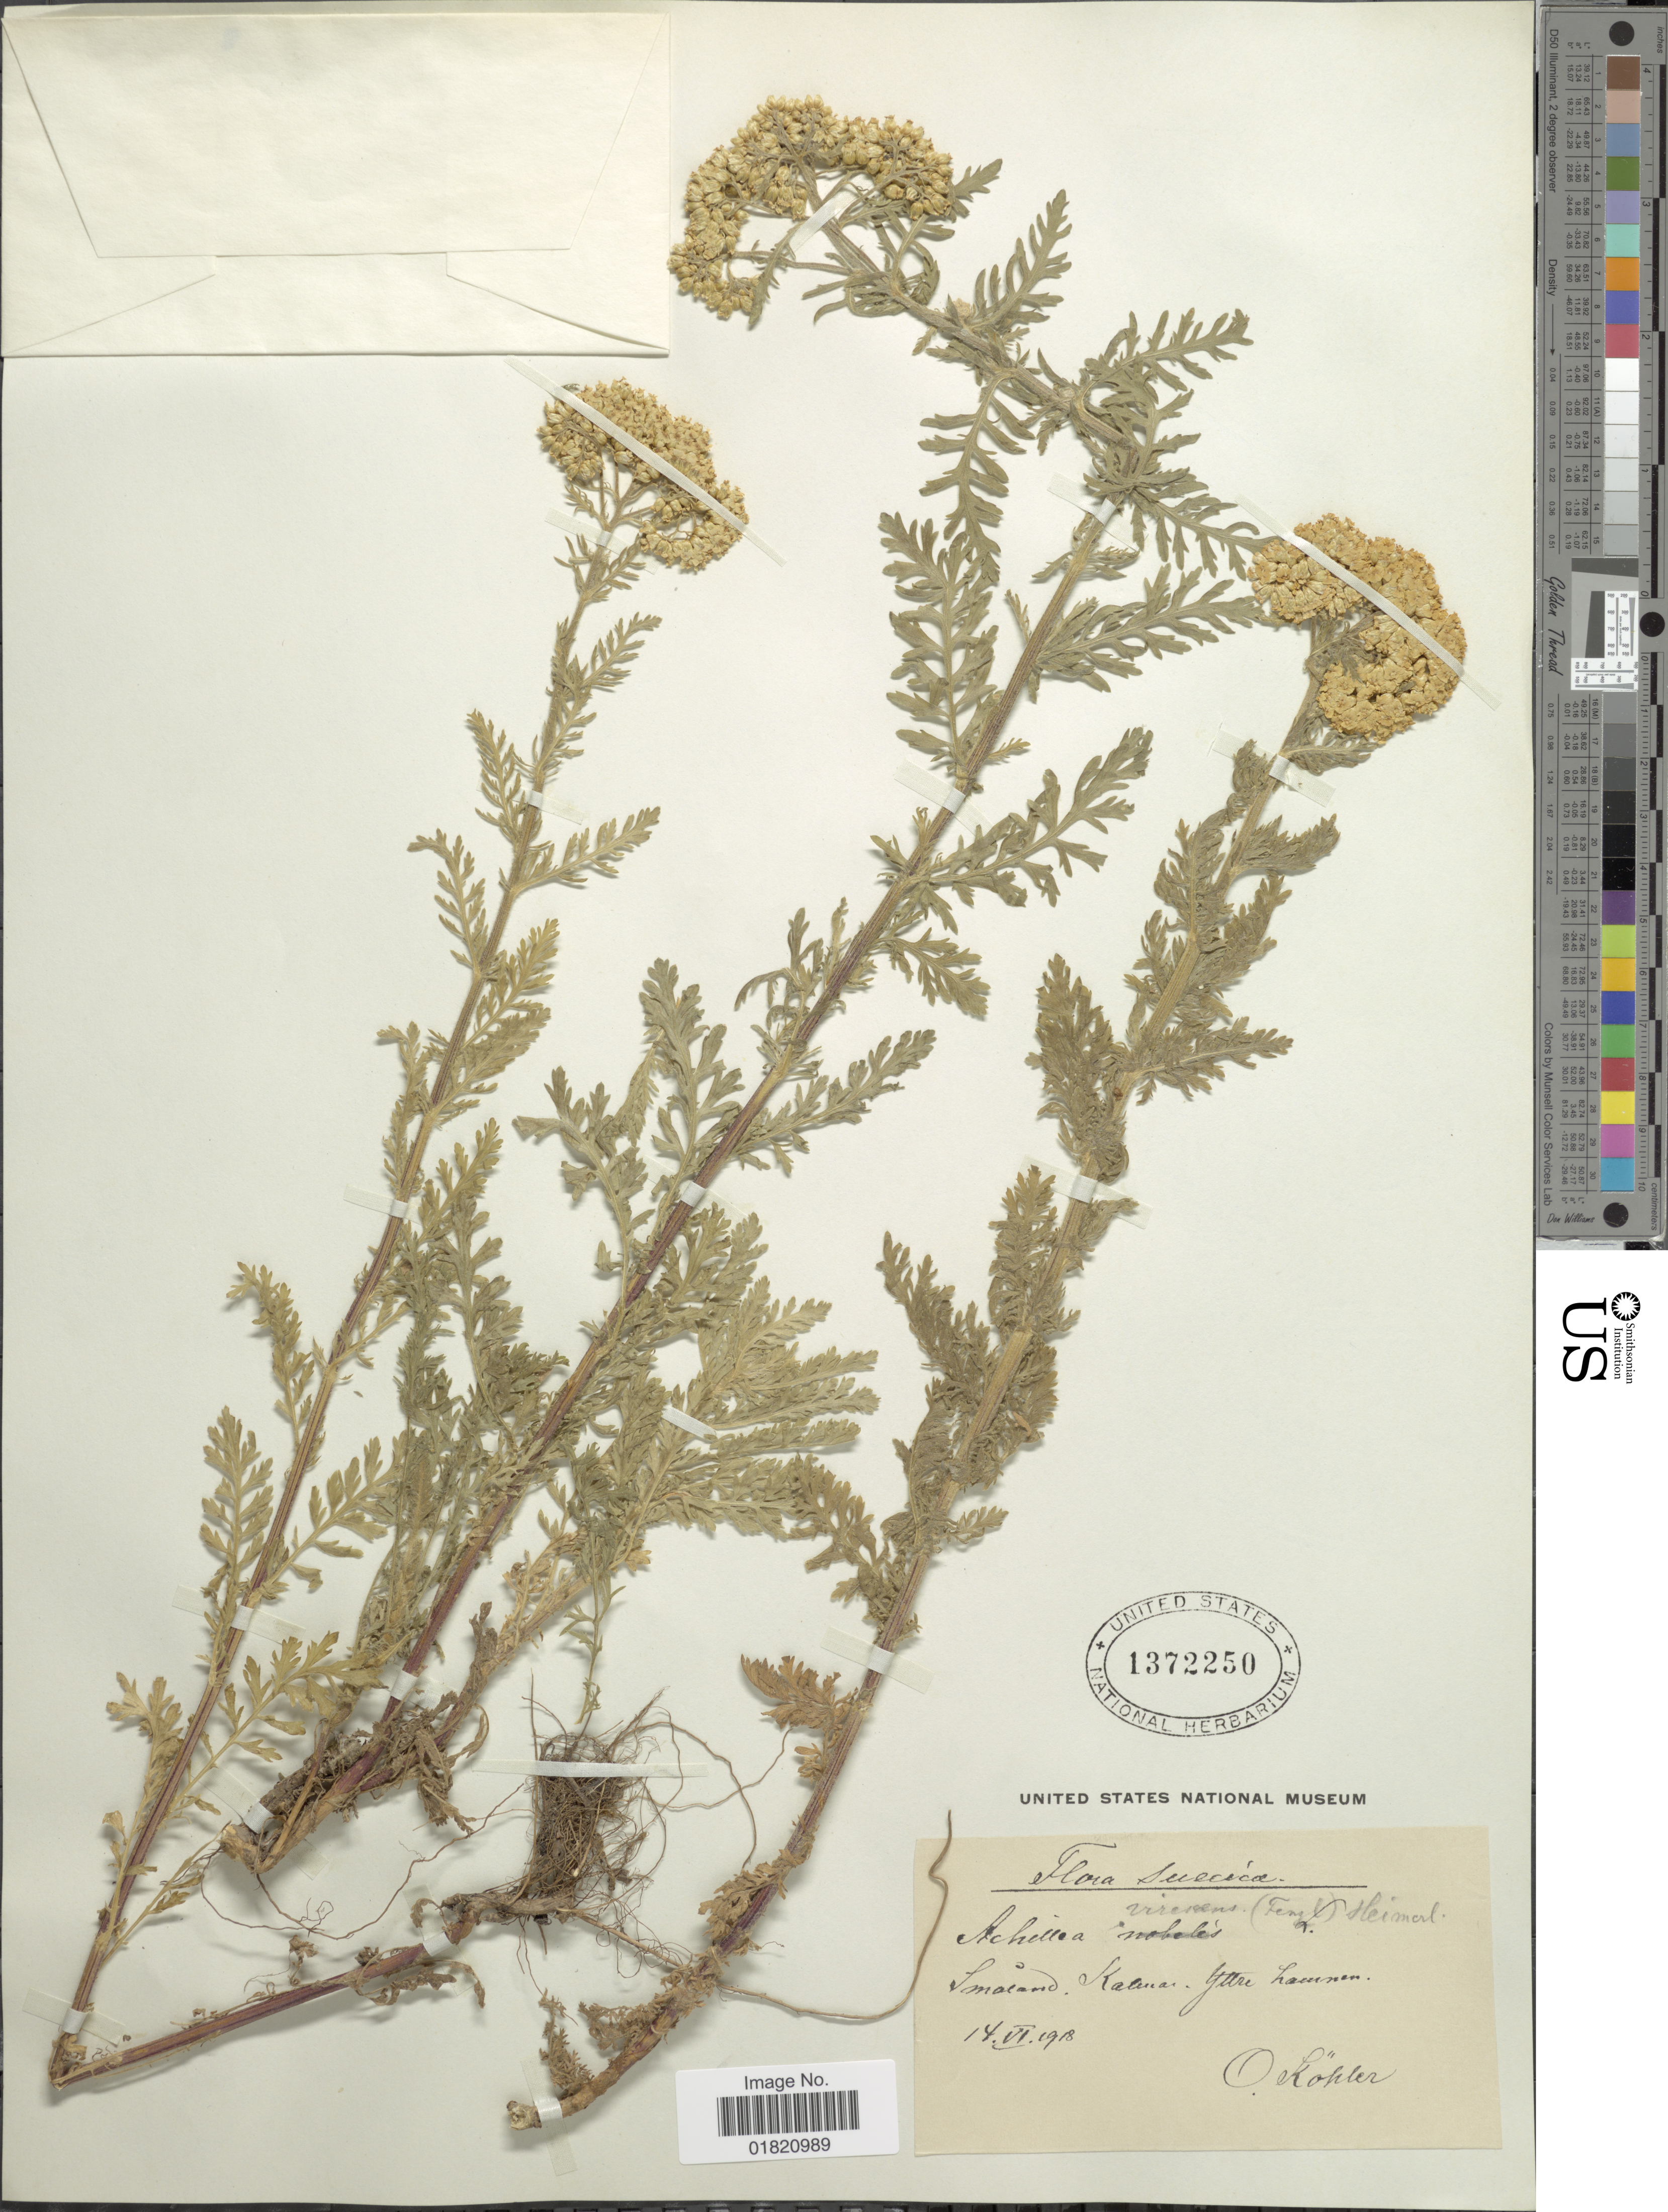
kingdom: Plantae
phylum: Tracheophyta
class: Magnoliopsida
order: Asterales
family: Asteraceae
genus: Achillea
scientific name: Achillea virescens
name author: (Fenzl) Heimerl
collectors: O. Köhler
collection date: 1918-06-14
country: Sweden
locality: Suecica. Smaland. Kalmar. Yttre Lawnen [interpreted]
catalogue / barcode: US 1372250